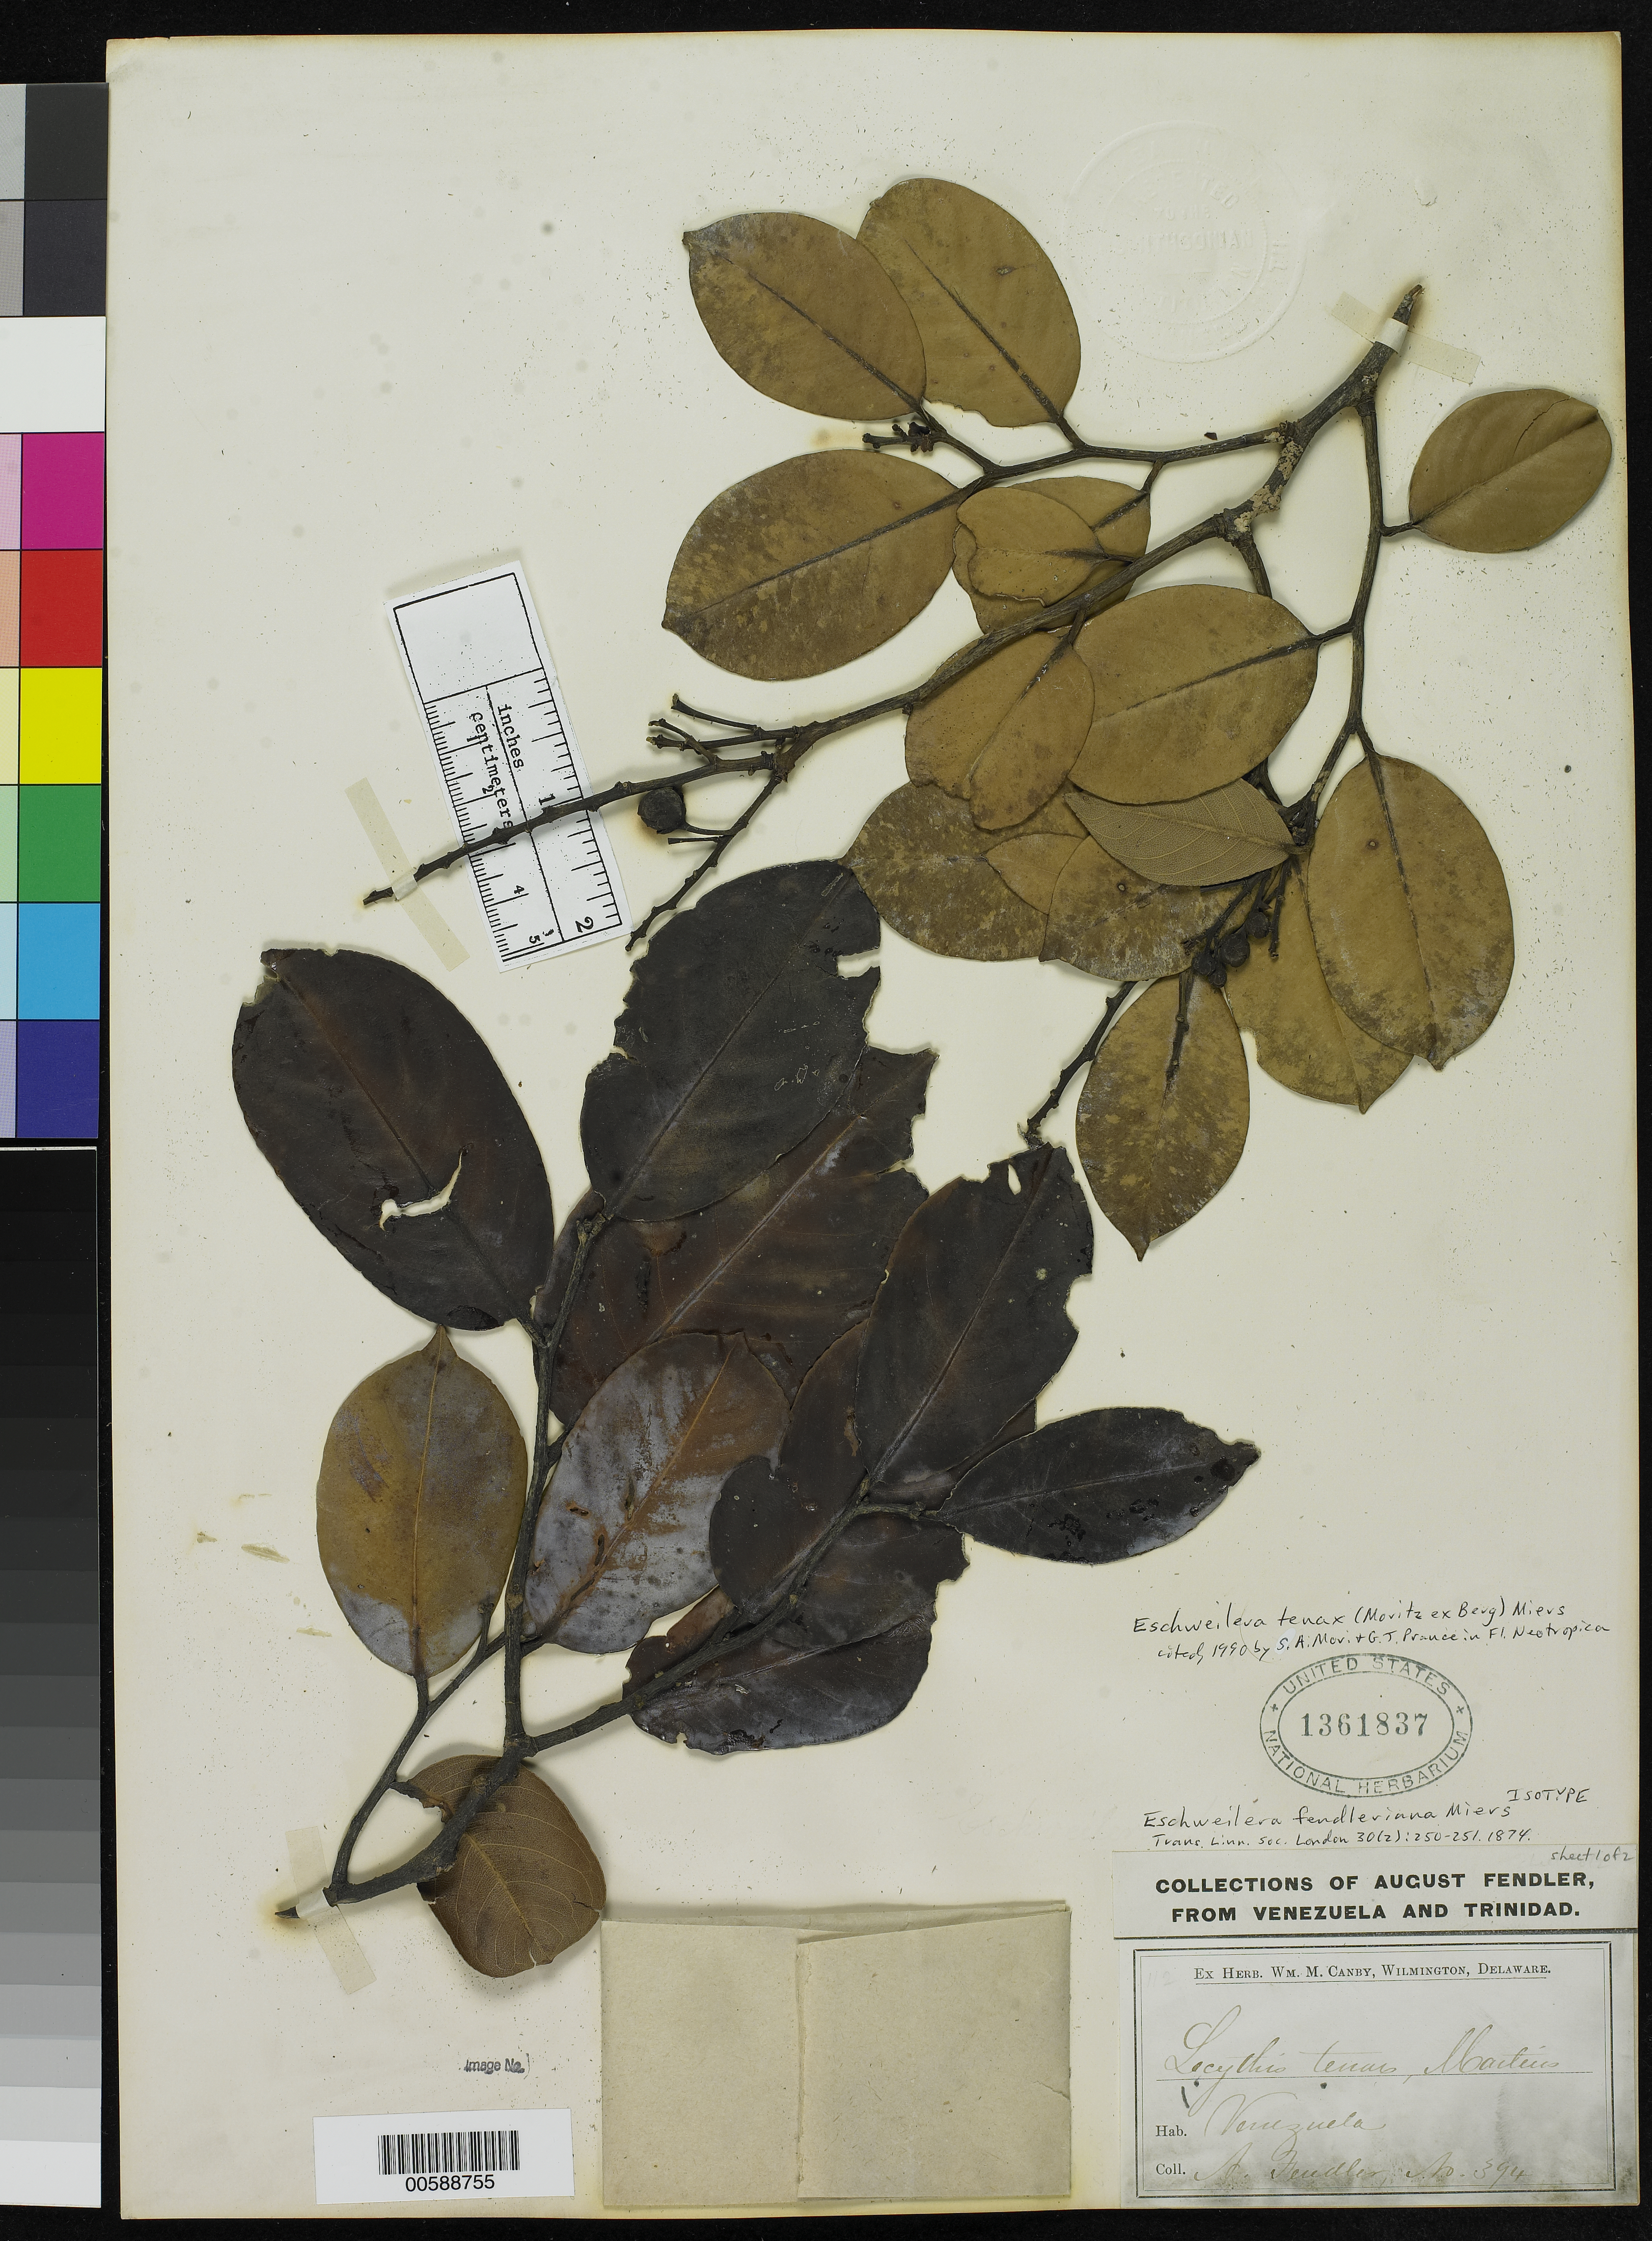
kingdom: Plantae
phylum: Tracheophyta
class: Magnoliopsida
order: Ericales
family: Lecythidaceae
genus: Eschweilera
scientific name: Eschweilera fendleriana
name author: Miers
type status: Isotype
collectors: A. Fendler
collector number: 394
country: Venezuela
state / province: Mérida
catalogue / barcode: US 1361837